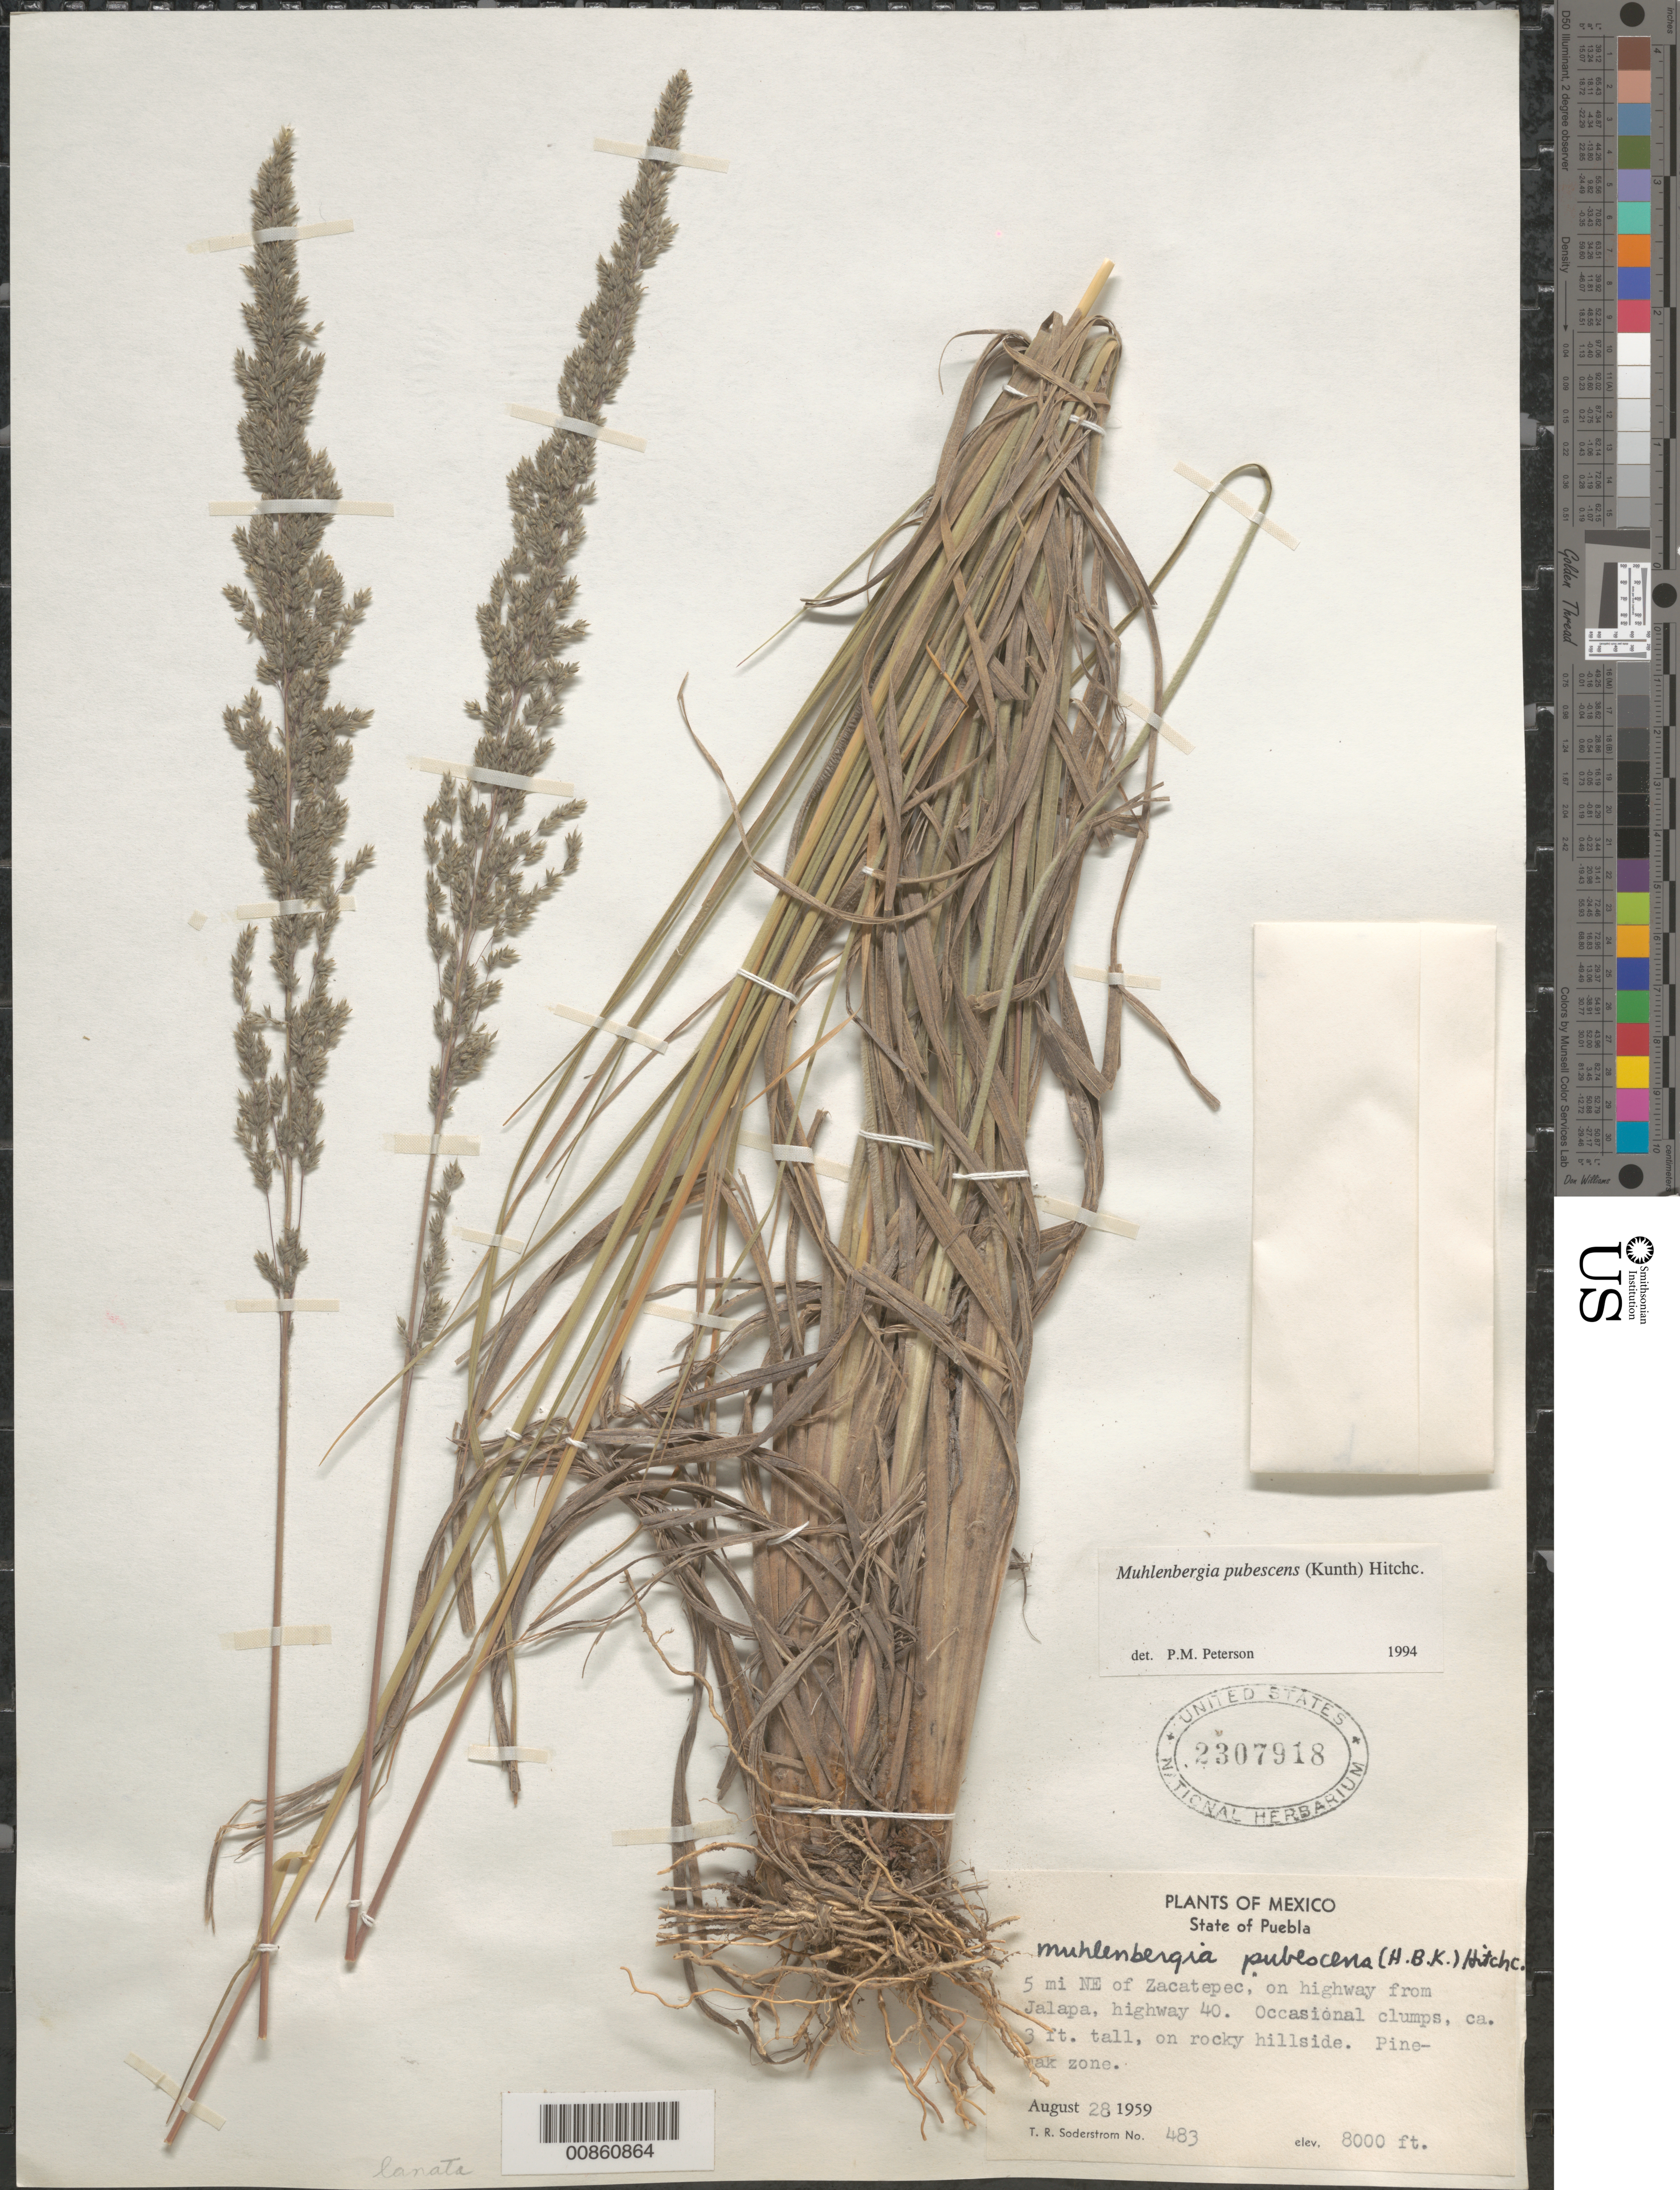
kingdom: Plantae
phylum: Tracheophyta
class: Liliopsida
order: Poales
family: Poaceae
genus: Muhlenbergia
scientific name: Muhlenbergia pubescens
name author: (Kunth) Hitchc.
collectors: T. R. Soderstrom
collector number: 483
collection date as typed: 28 Aug 1959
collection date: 1959-08-28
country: Mexico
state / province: Puebla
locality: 5 mi NE of Zacatepec, Pue., on Hwy from Jalapa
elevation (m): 2438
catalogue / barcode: US 2307918